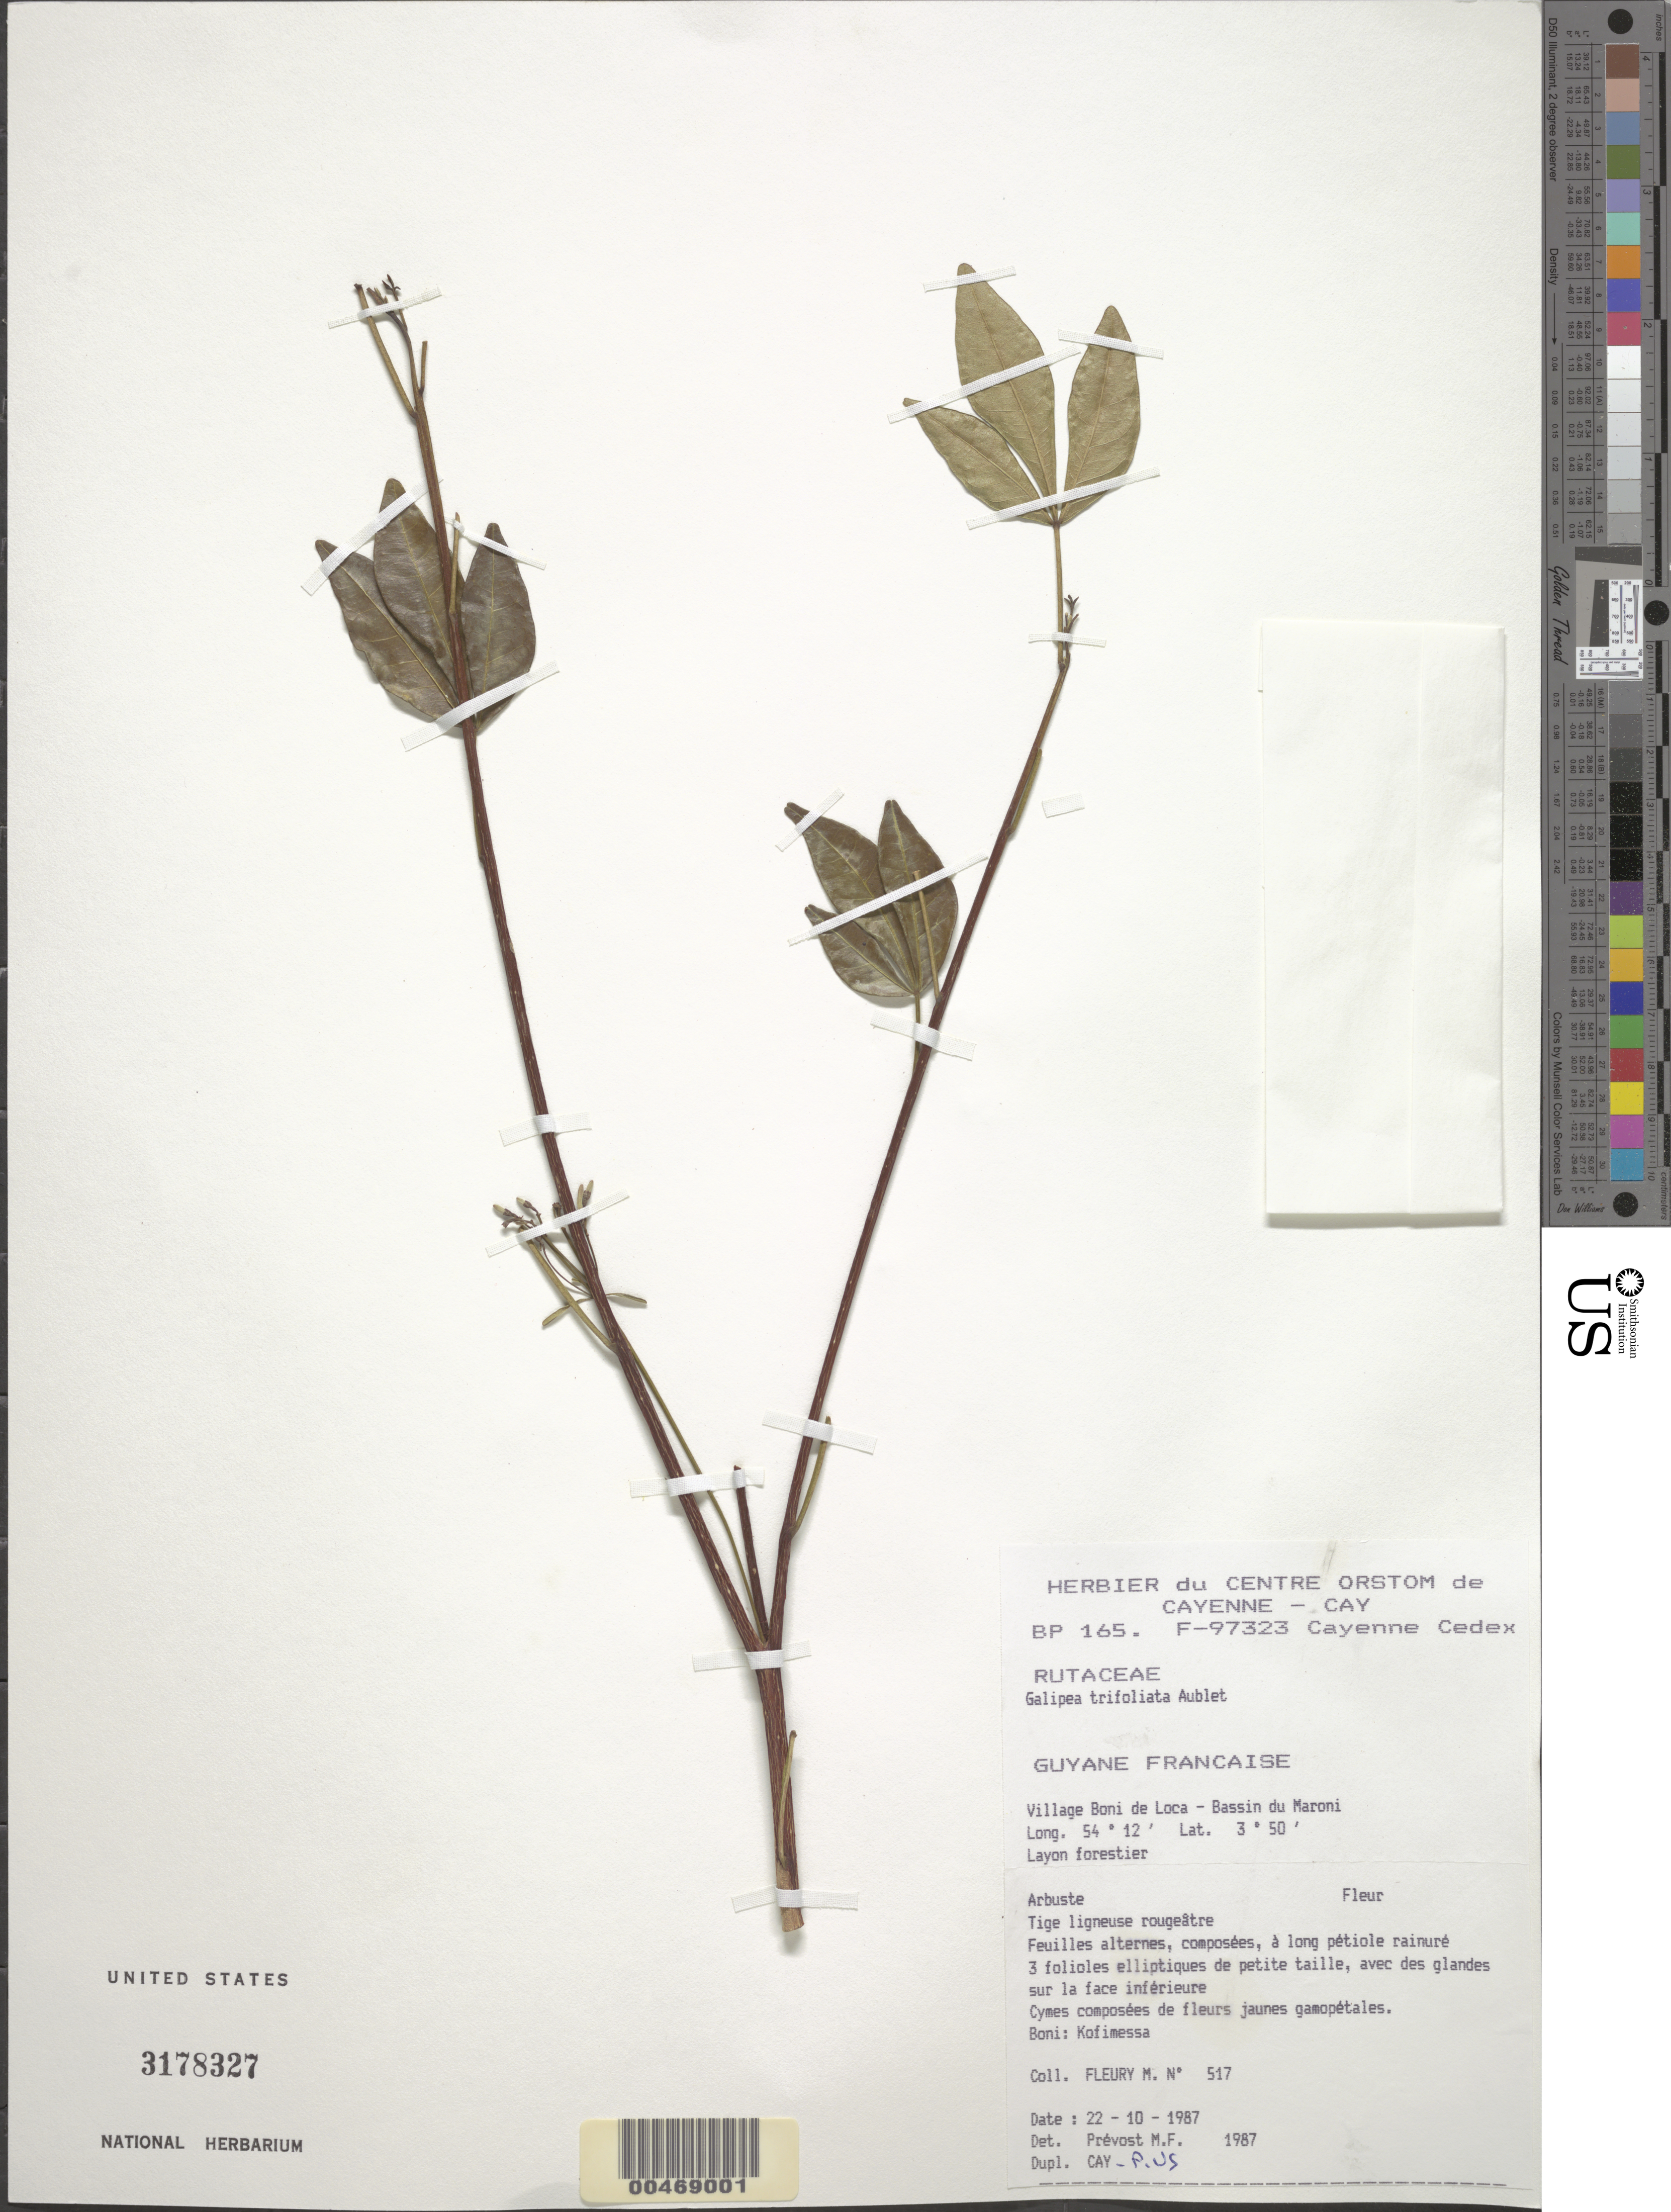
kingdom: Plantae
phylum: Tracheophyta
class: Magnoliopsida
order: Sapindales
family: Rutaceae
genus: Galipea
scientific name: Galipea trifoliata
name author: Aubl.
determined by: Prévost, M.-F.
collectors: M. Fleury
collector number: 517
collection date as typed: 22-Oct-87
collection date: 1987-10-22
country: French Guiana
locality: Village Boni de Loca, Bassin du Maroni - Lawa, Route de Bonami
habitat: Forest trail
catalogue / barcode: US 3178327